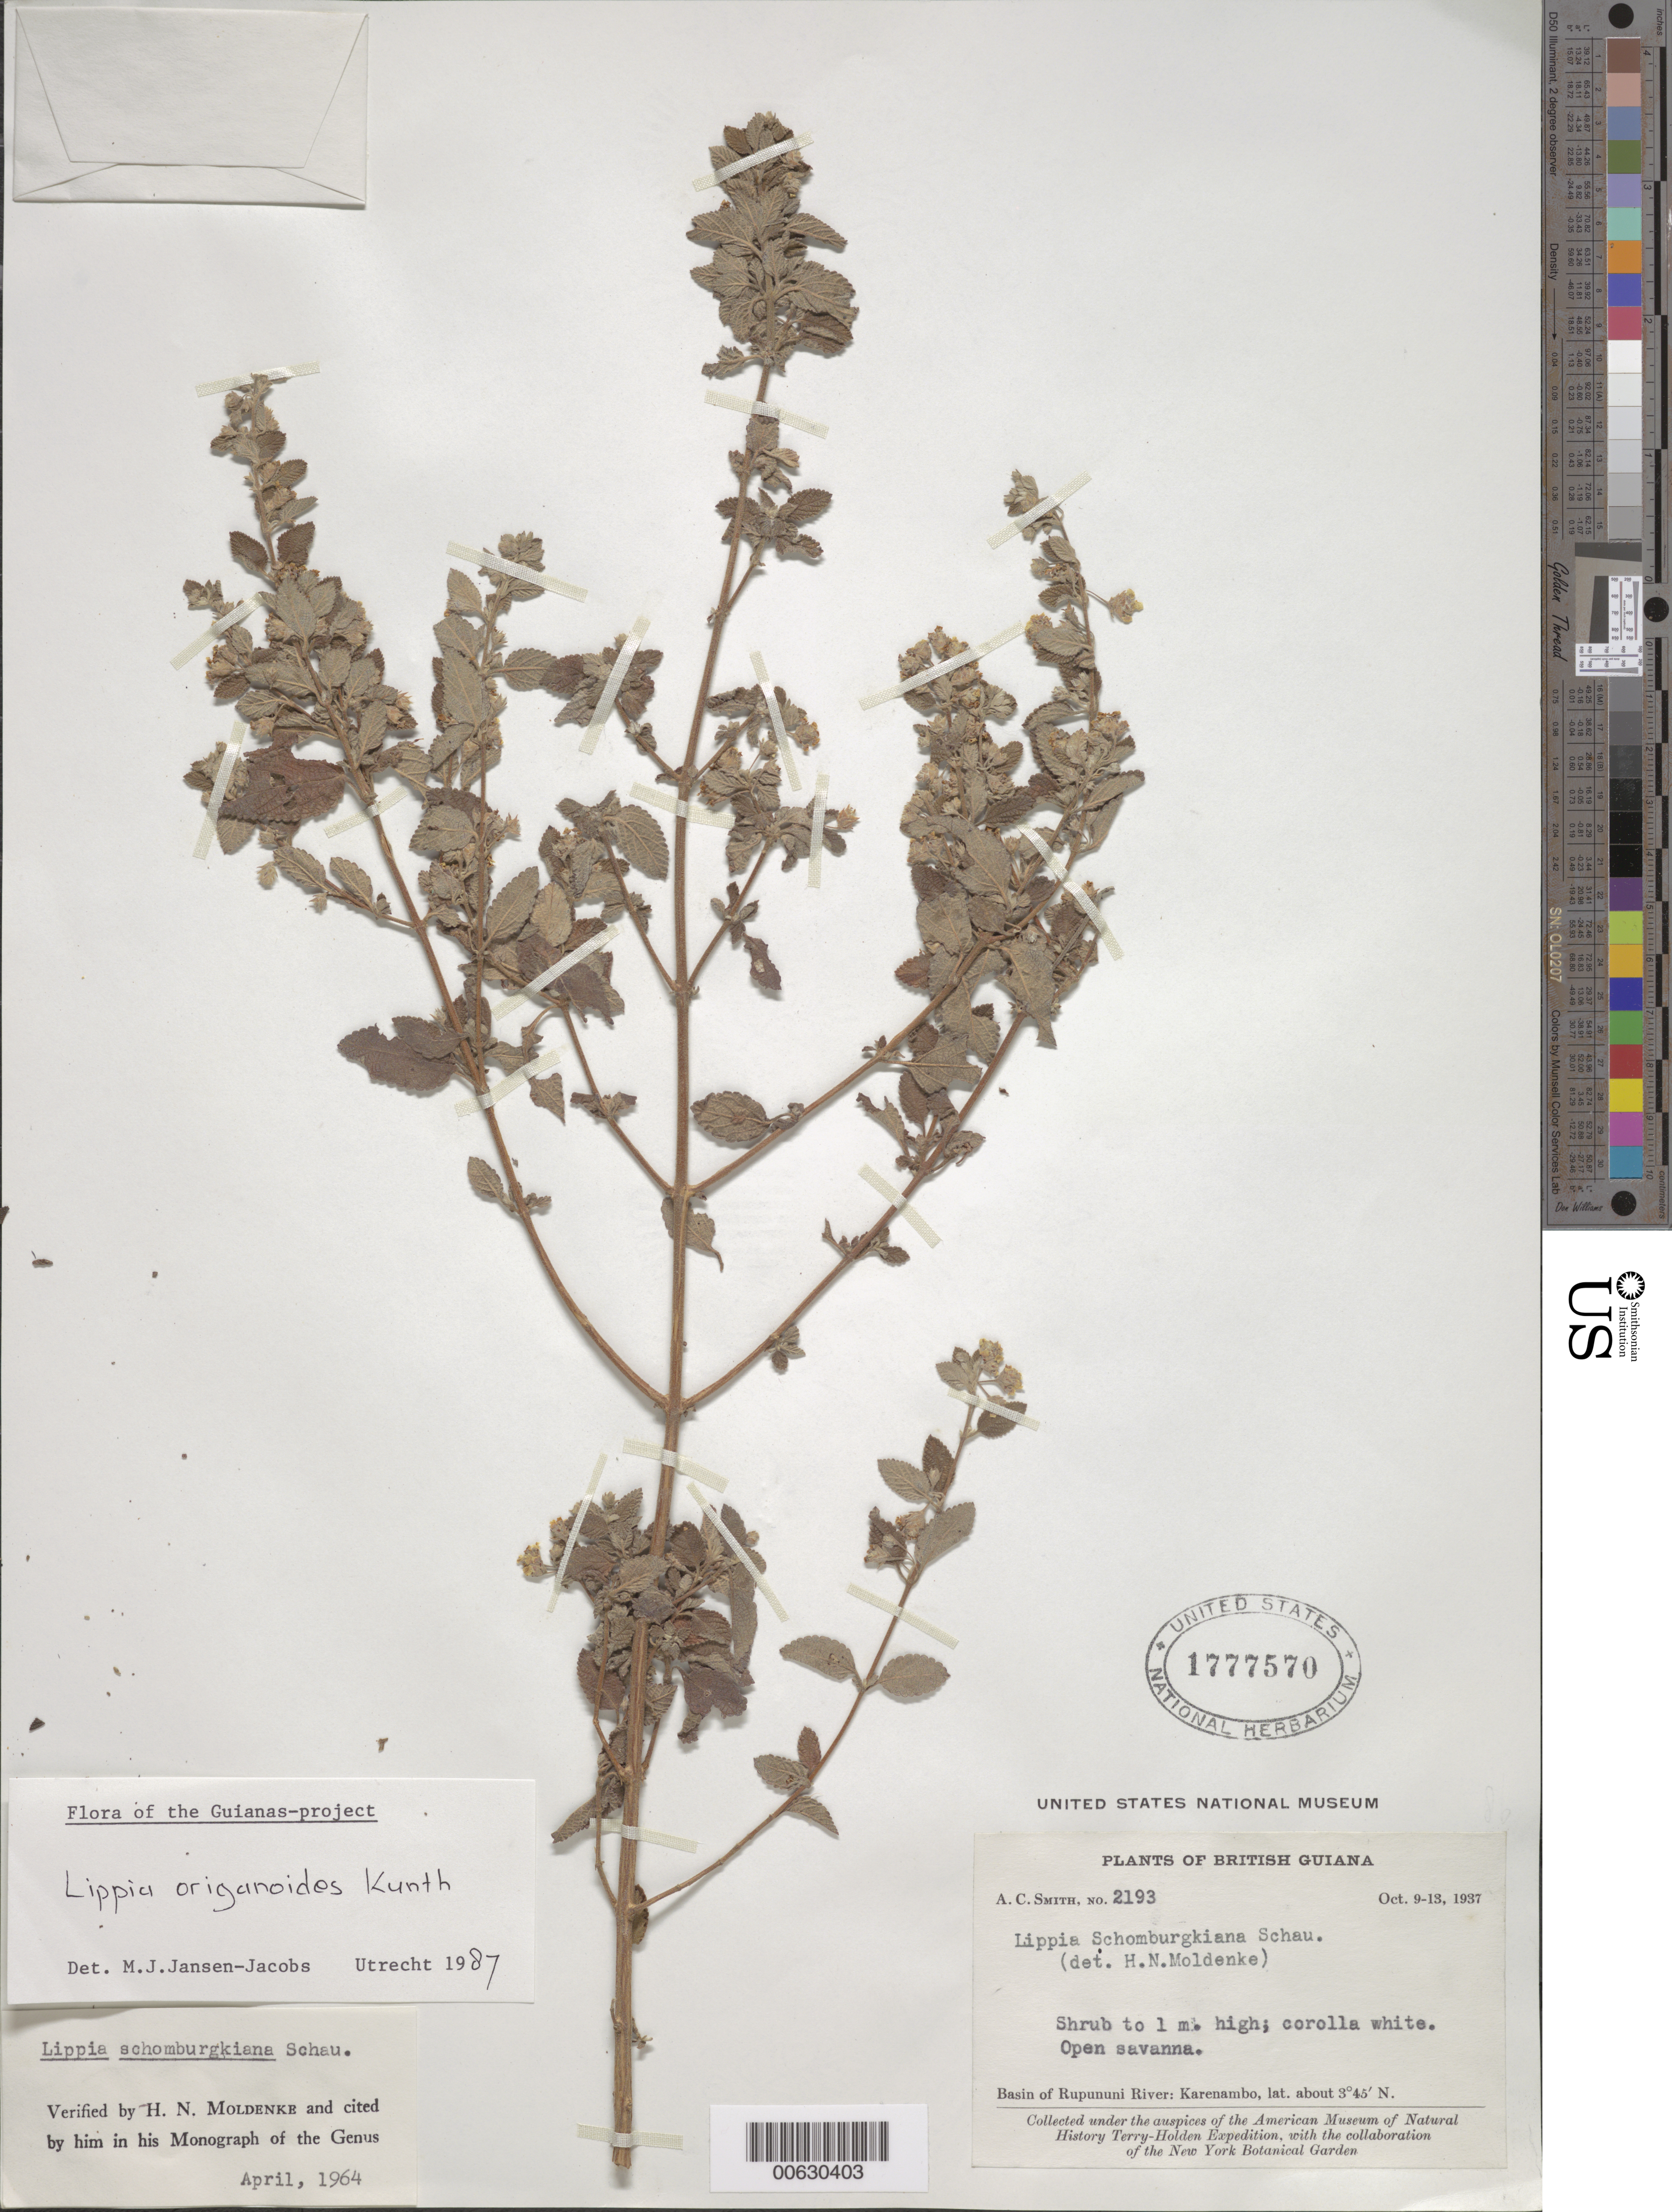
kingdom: Plantae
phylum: Tracheophyta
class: Magnoliopsida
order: Lamiales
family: Verbenaceae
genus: Lippia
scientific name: Lippia origanoides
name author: Kunth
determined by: Jansen-Jacobs, M. J., (U), Nationaal Herbarium Nederland, Utrecht University branch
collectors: A. C. Smith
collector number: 2193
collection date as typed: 9-Oct-37 to 13-Oct-37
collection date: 1937-10-09/1937-10-13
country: Guyana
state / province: U. Takutu-U. Essequibo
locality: Karanambo, Rupununi River basin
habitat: Open savanna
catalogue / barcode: US 1777570